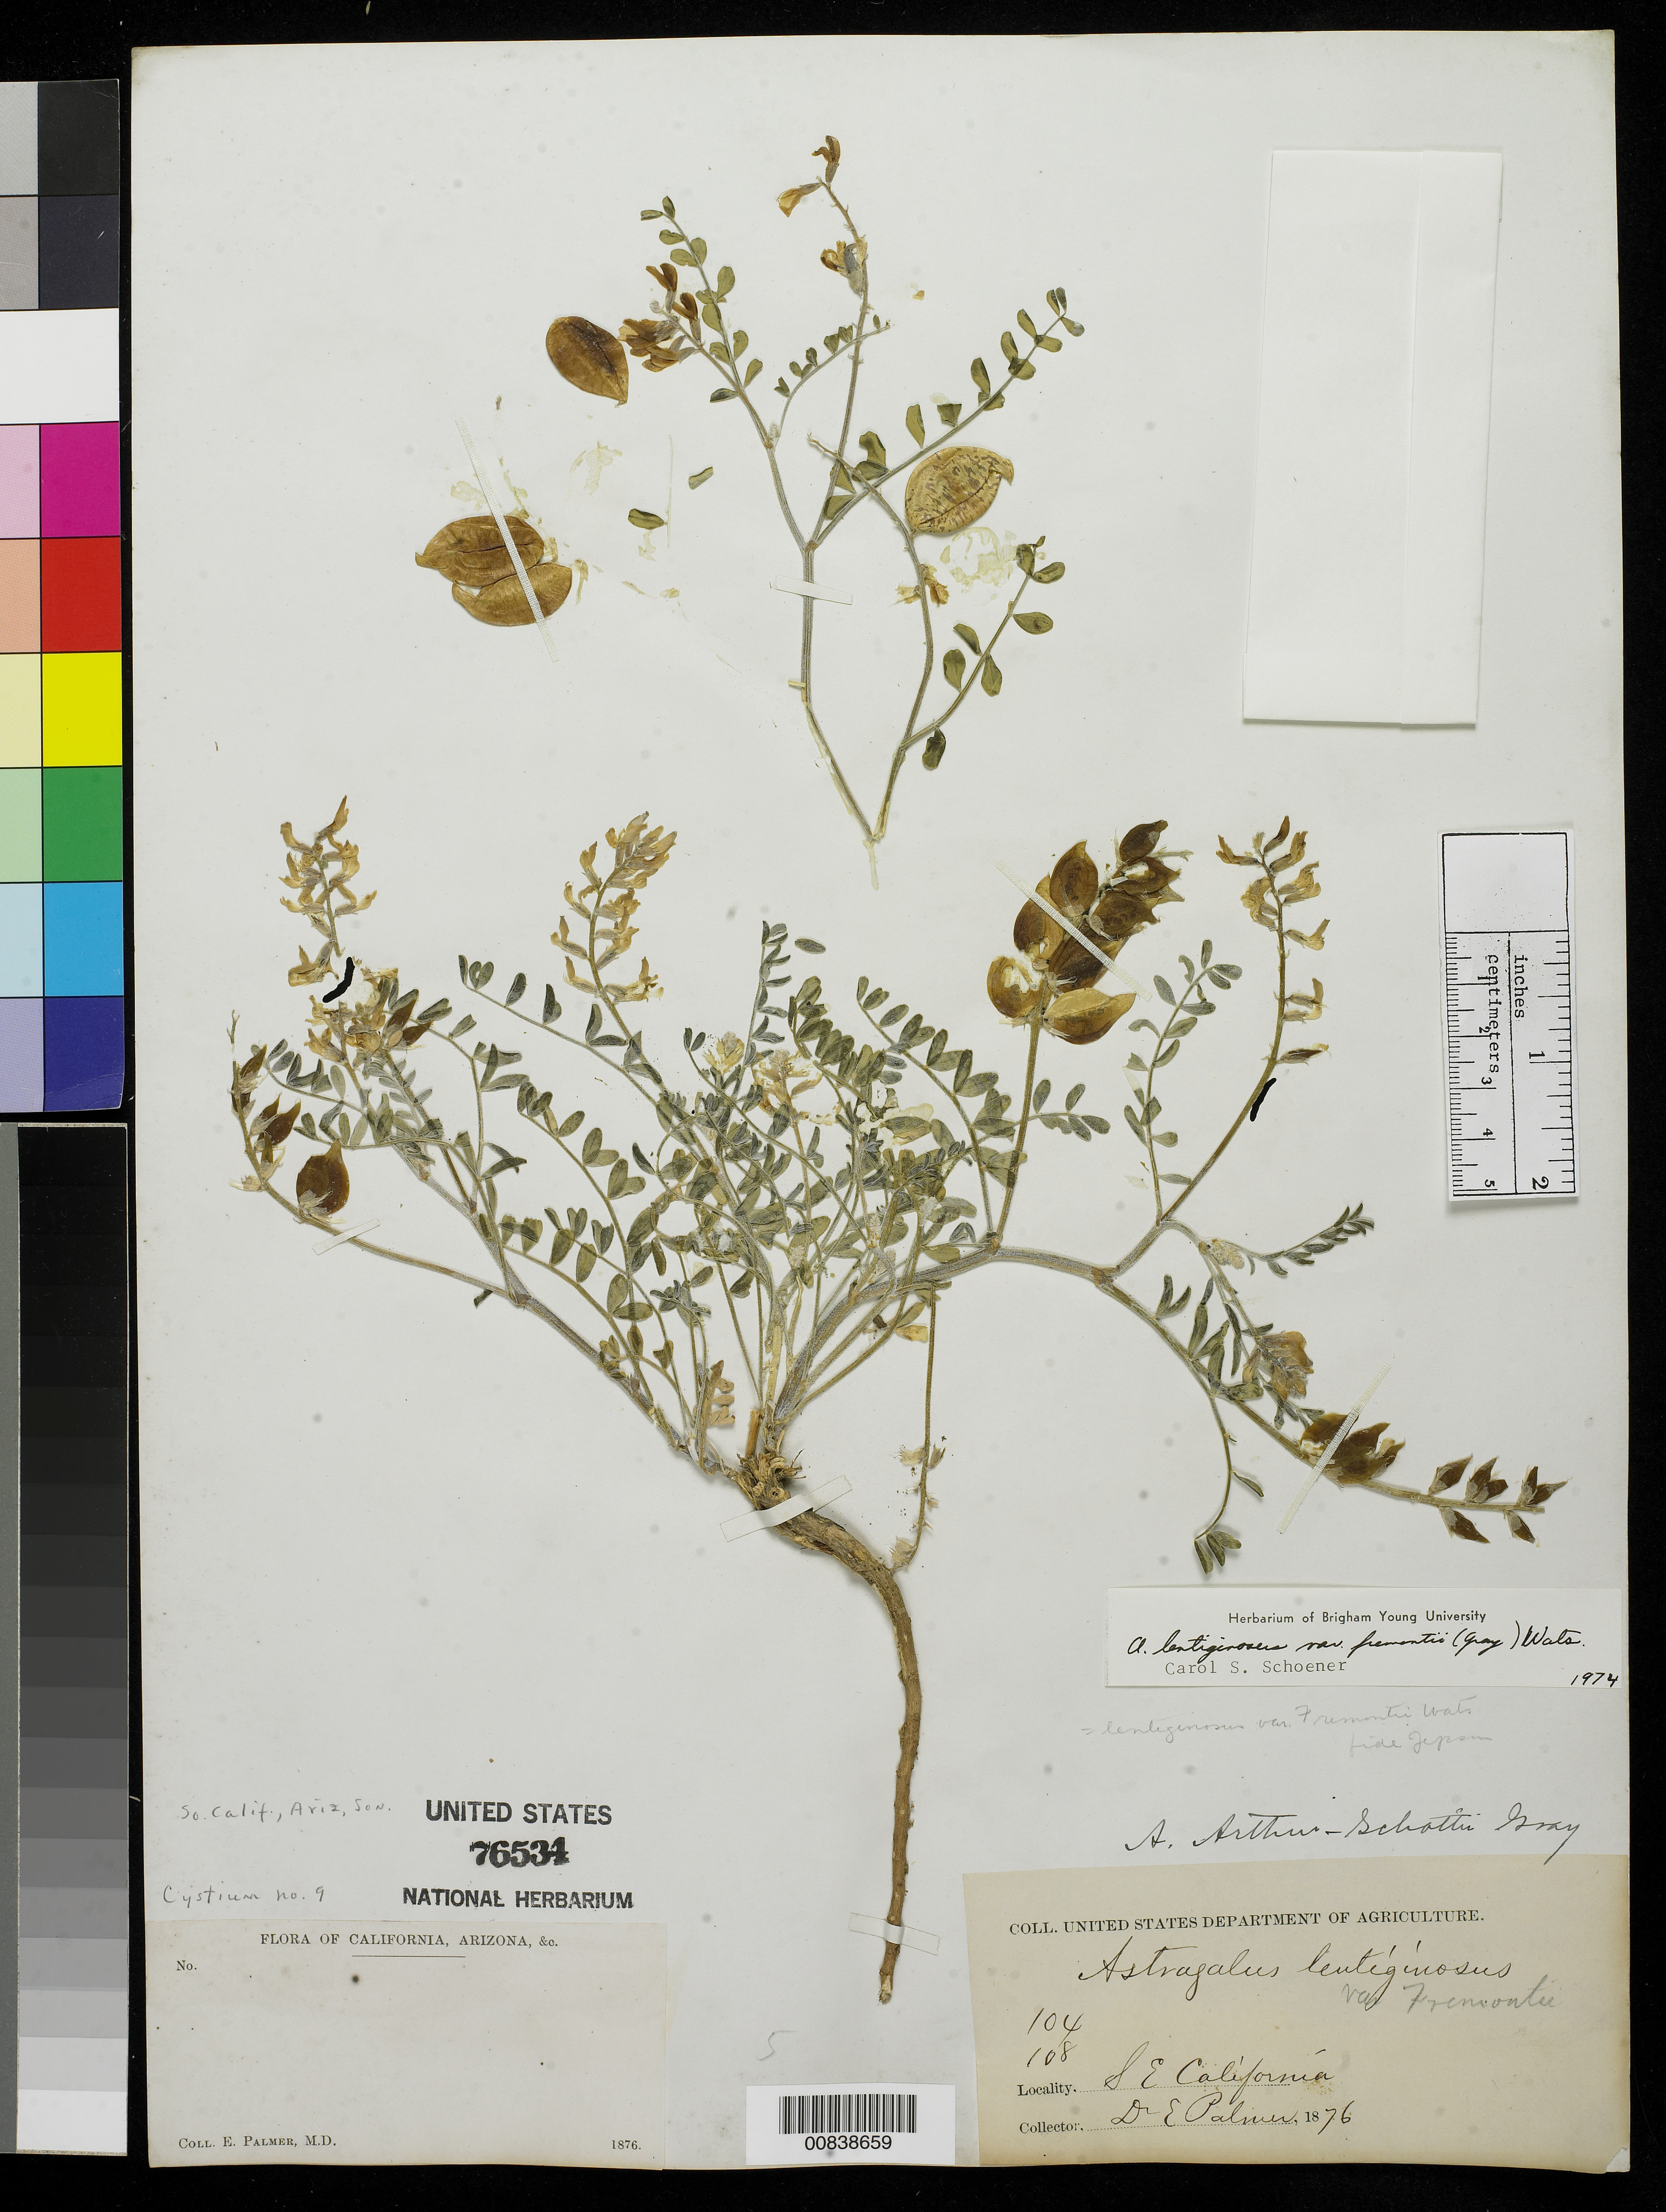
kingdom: Plantae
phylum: Tracheophyta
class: Magnoliopsida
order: Fabales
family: Fabaceae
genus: Astragalus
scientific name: Astragalus lentiginosus var. fremontii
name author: (A. Gray ex Torr.) S. Watson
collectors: E. Palmer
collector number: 104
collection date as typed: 1876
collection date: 1876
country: United States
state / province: California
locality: S.E. California.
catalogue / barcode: US 76534